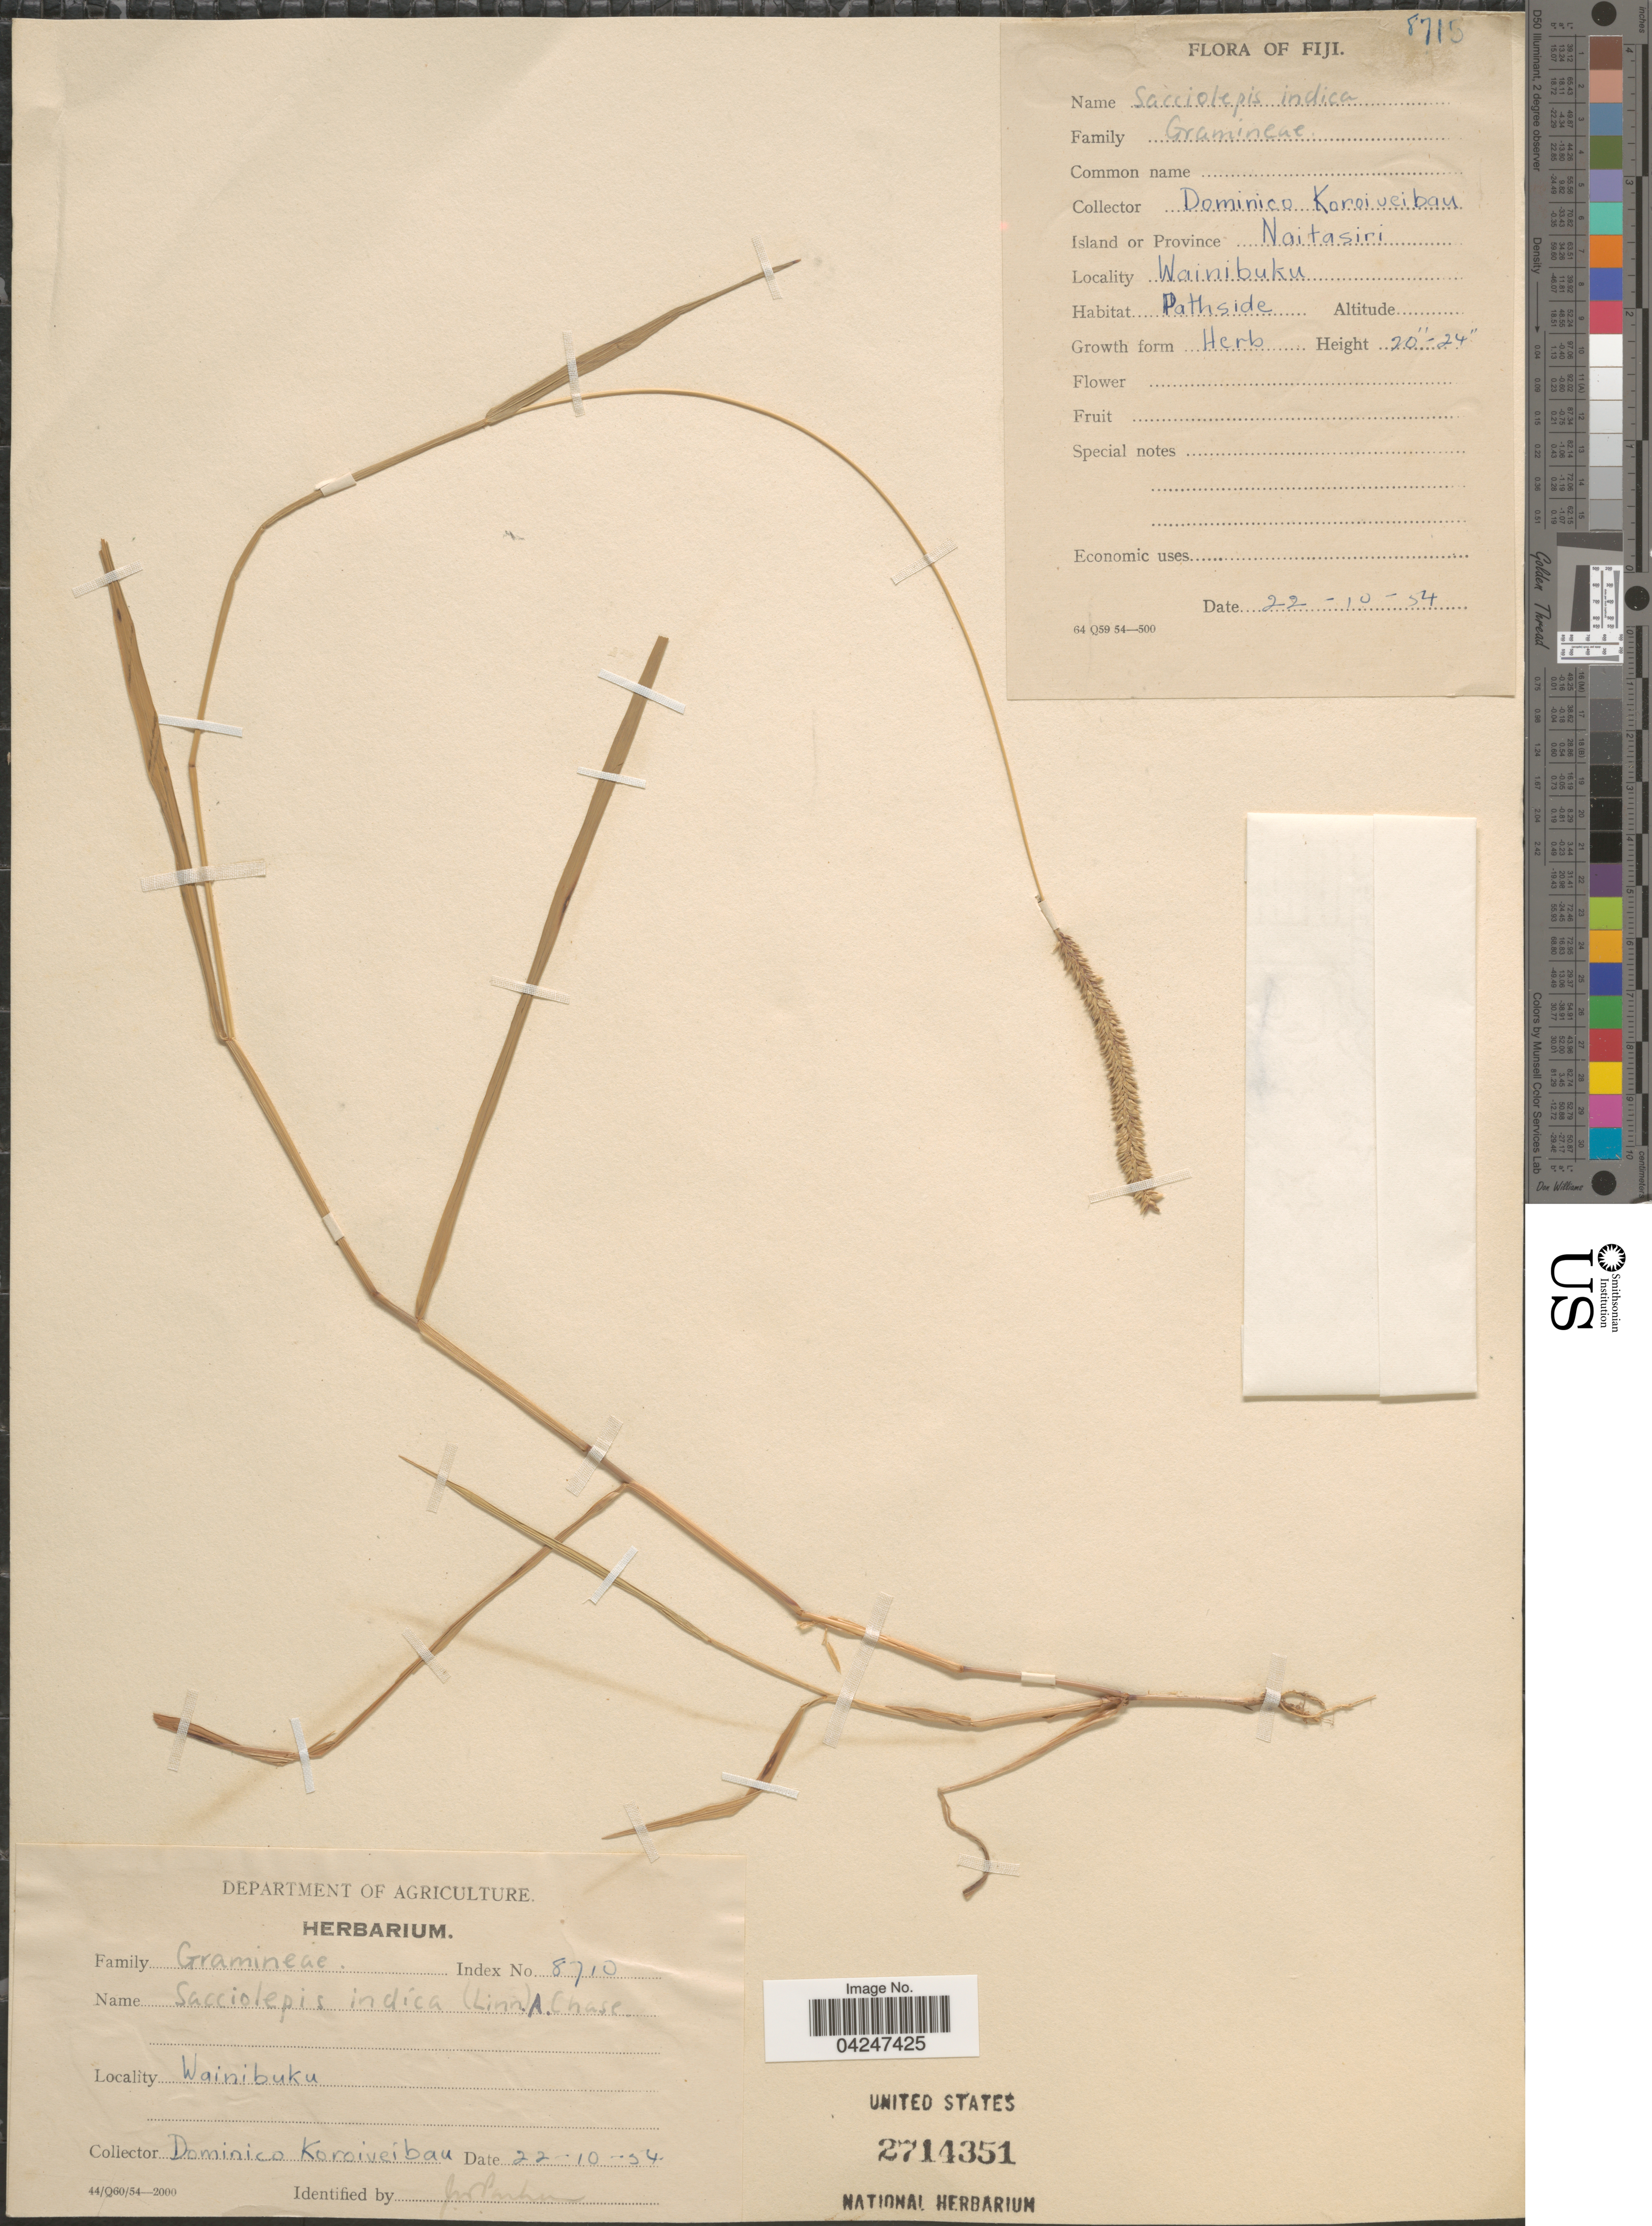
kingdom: Plantae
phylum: Tracheophyta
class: Liliopsida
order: Poales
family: Poaceae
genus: Sacciolepis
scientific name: Sacciolepis indica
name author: (L.) Chase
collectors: D. Koroiveibau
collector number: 8710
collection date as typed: Transcribed d/m/y: 22/10/54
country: Fiji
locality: Wainibuku. Island or Province Naitasiri. Pathside.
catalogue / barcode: US 2714351